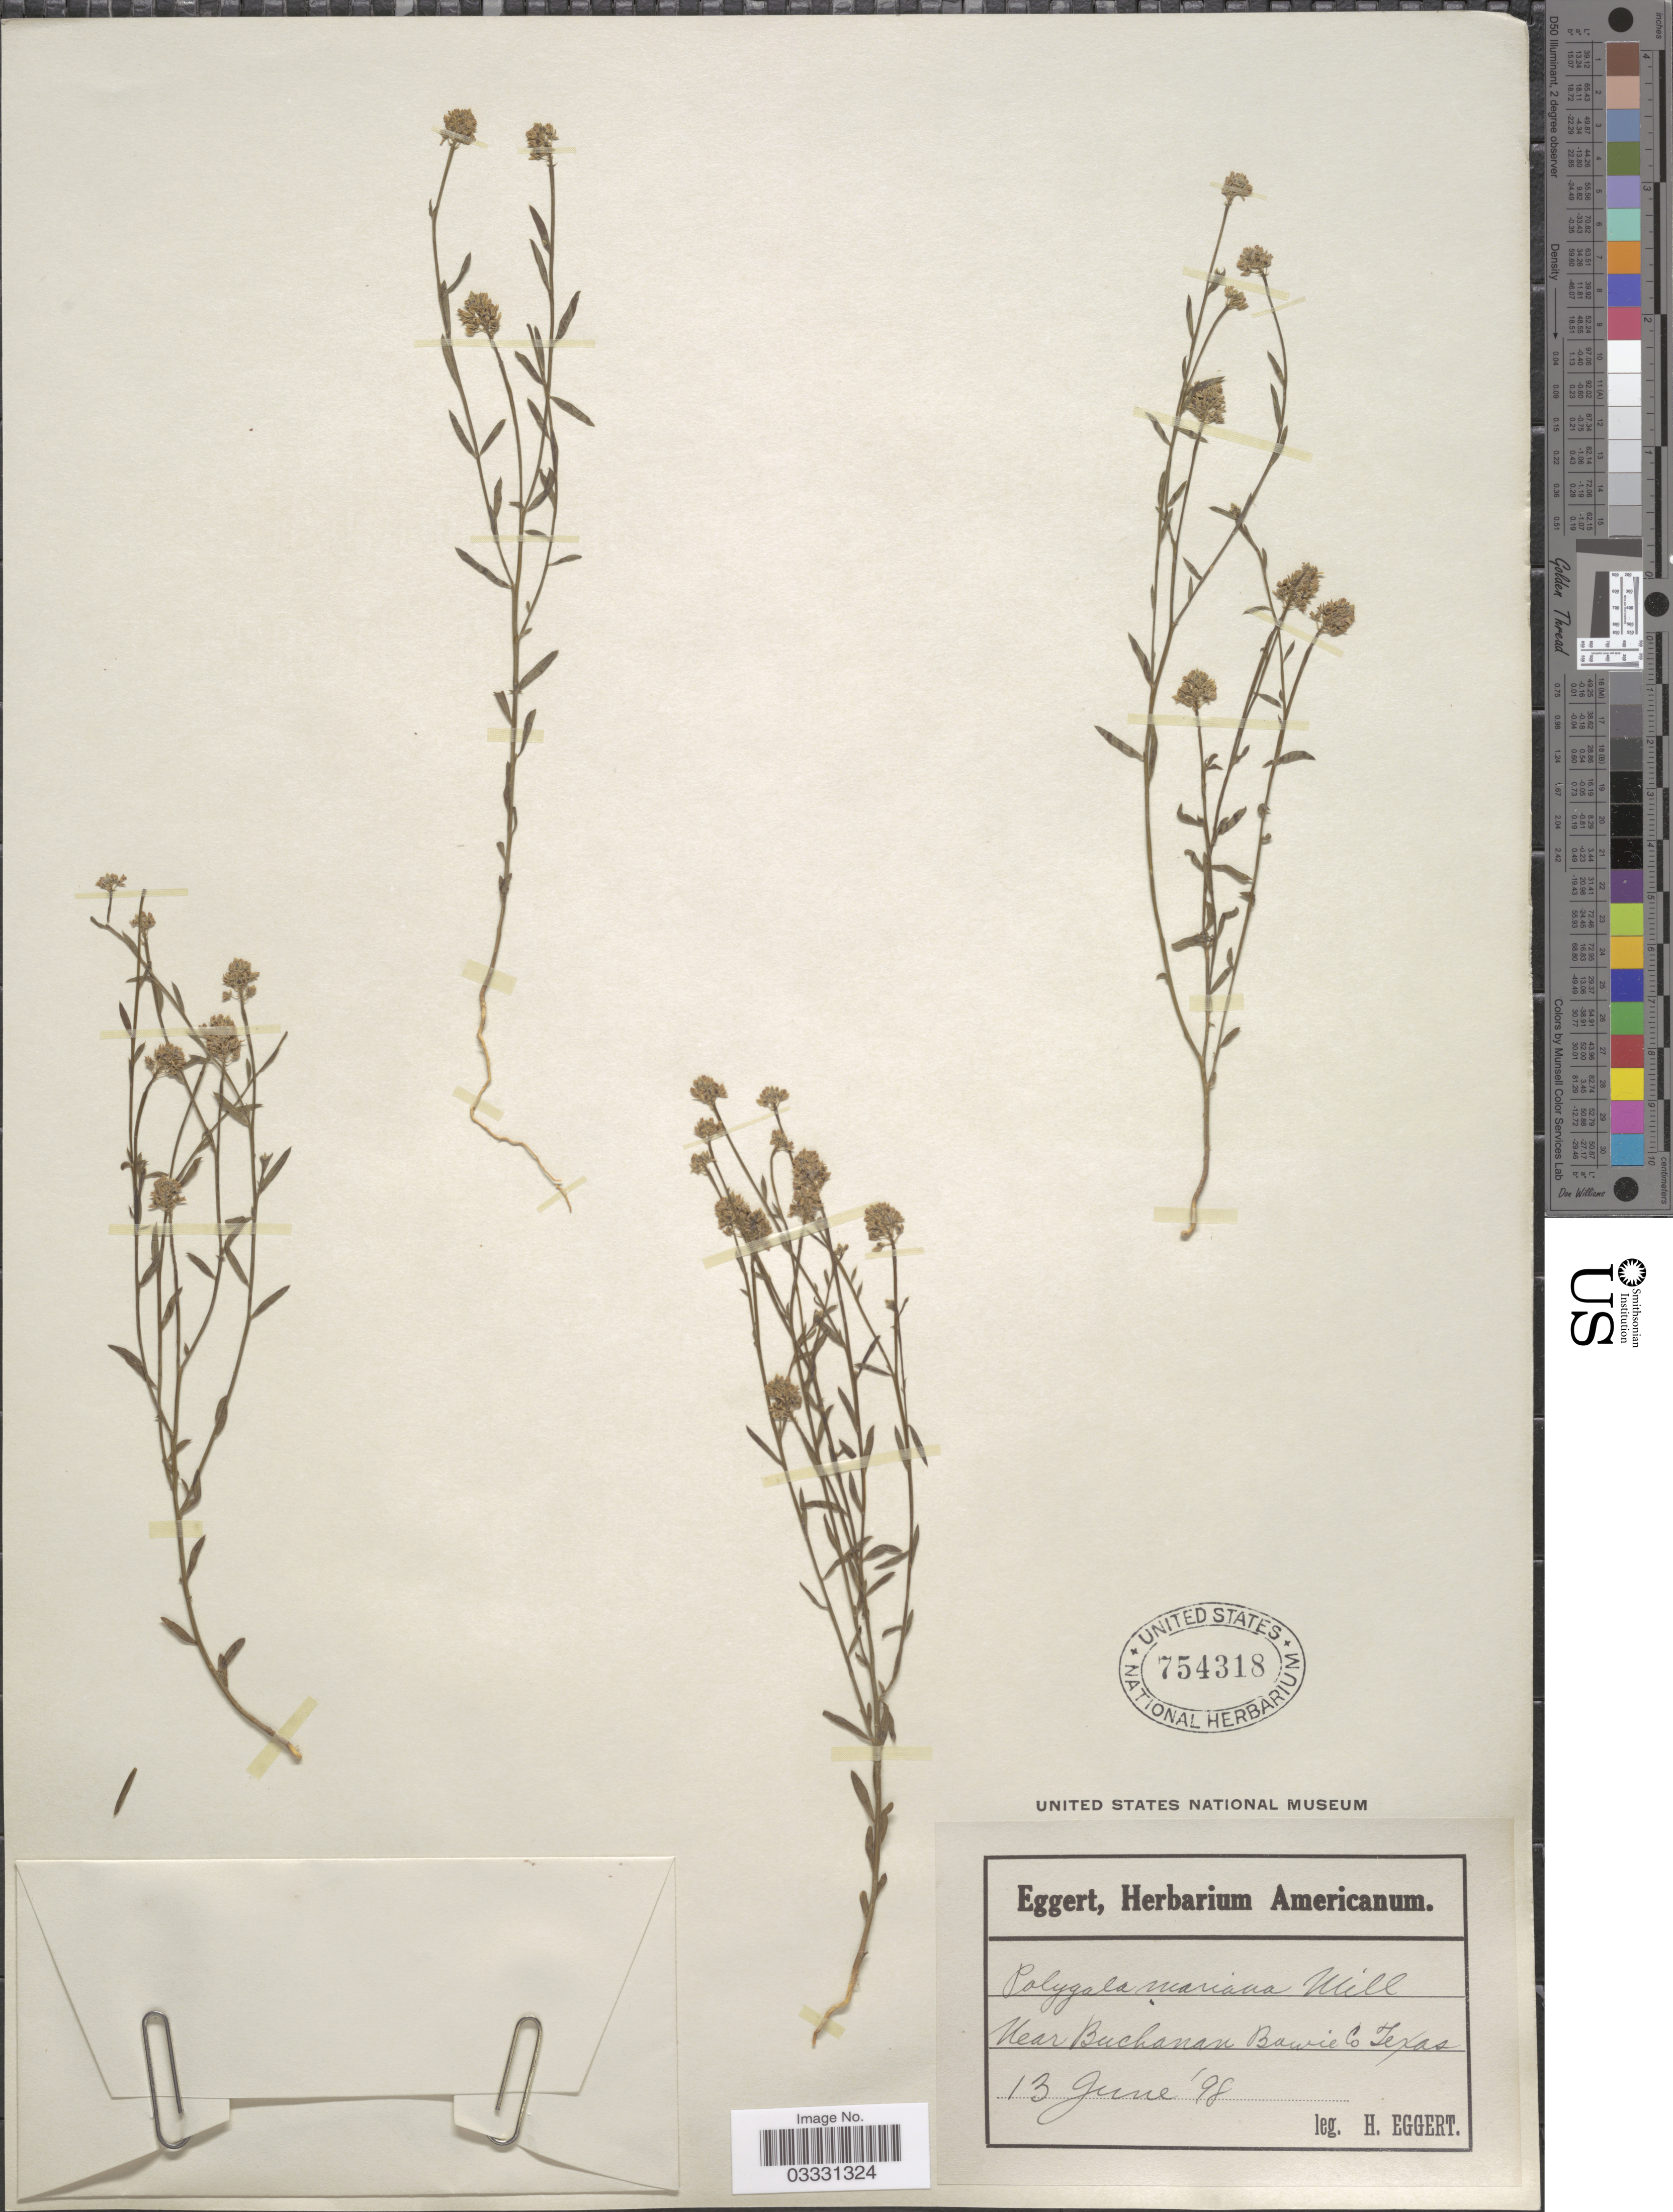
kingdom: Plantae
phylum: Tracheophyta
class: Magnoliopsida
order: Fabales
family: Polygalaceae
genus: Polygala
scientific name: Polygala mariana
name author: Mill.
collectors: H. Eggert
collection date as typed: Transcribed d/m/y: 13/6/98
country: United States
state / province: Texas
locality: Near Buchanan Bowie Co.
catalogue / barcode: US 754318